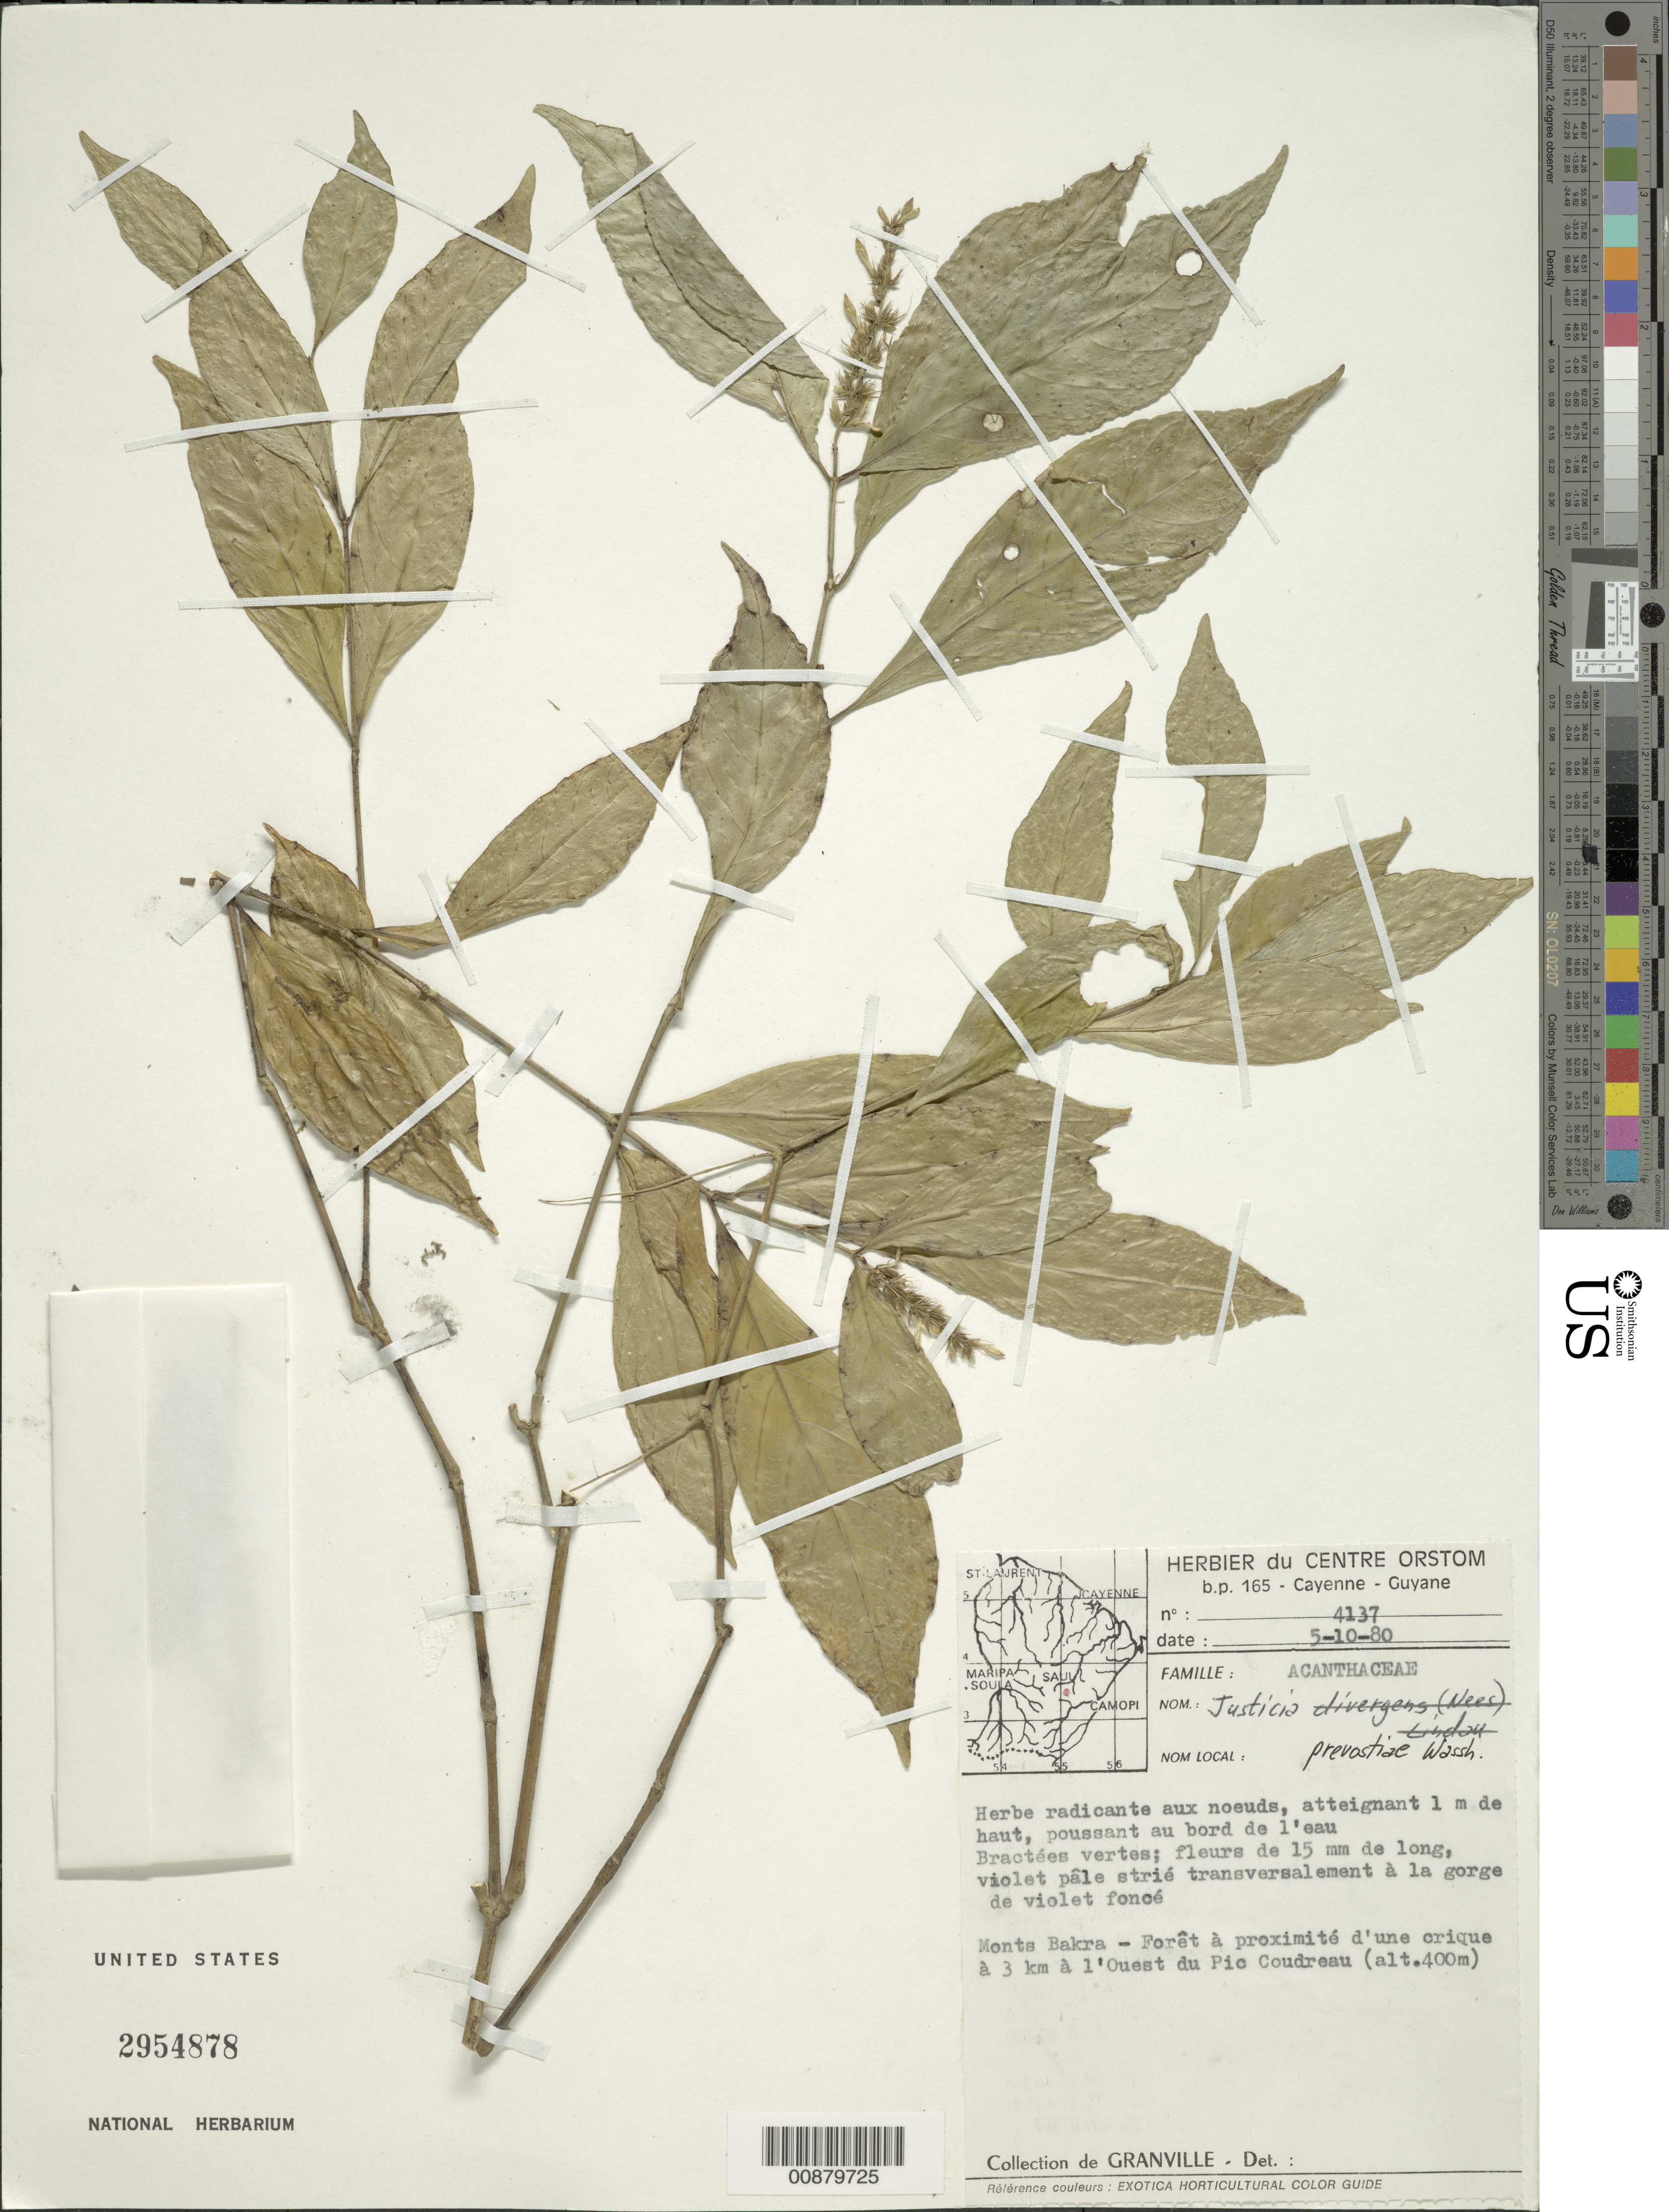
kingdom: Plantae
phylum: Tracheophyta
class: Magnoliopsida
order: Lamiales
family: Acanthaceae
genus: Justicia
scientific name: Justicia prevostiae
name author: Wassh.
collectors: J.-J. de Granville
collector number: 4137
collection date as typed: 5-Oct-80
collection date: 1980-10-05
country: French Guiana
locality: Monts Bakra, 3 km a l'Ouest du Pic Coudreau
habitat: Forêt a proximite d'une crique; poussant au borde de l'eau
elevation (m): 400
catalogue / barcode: US 2954878